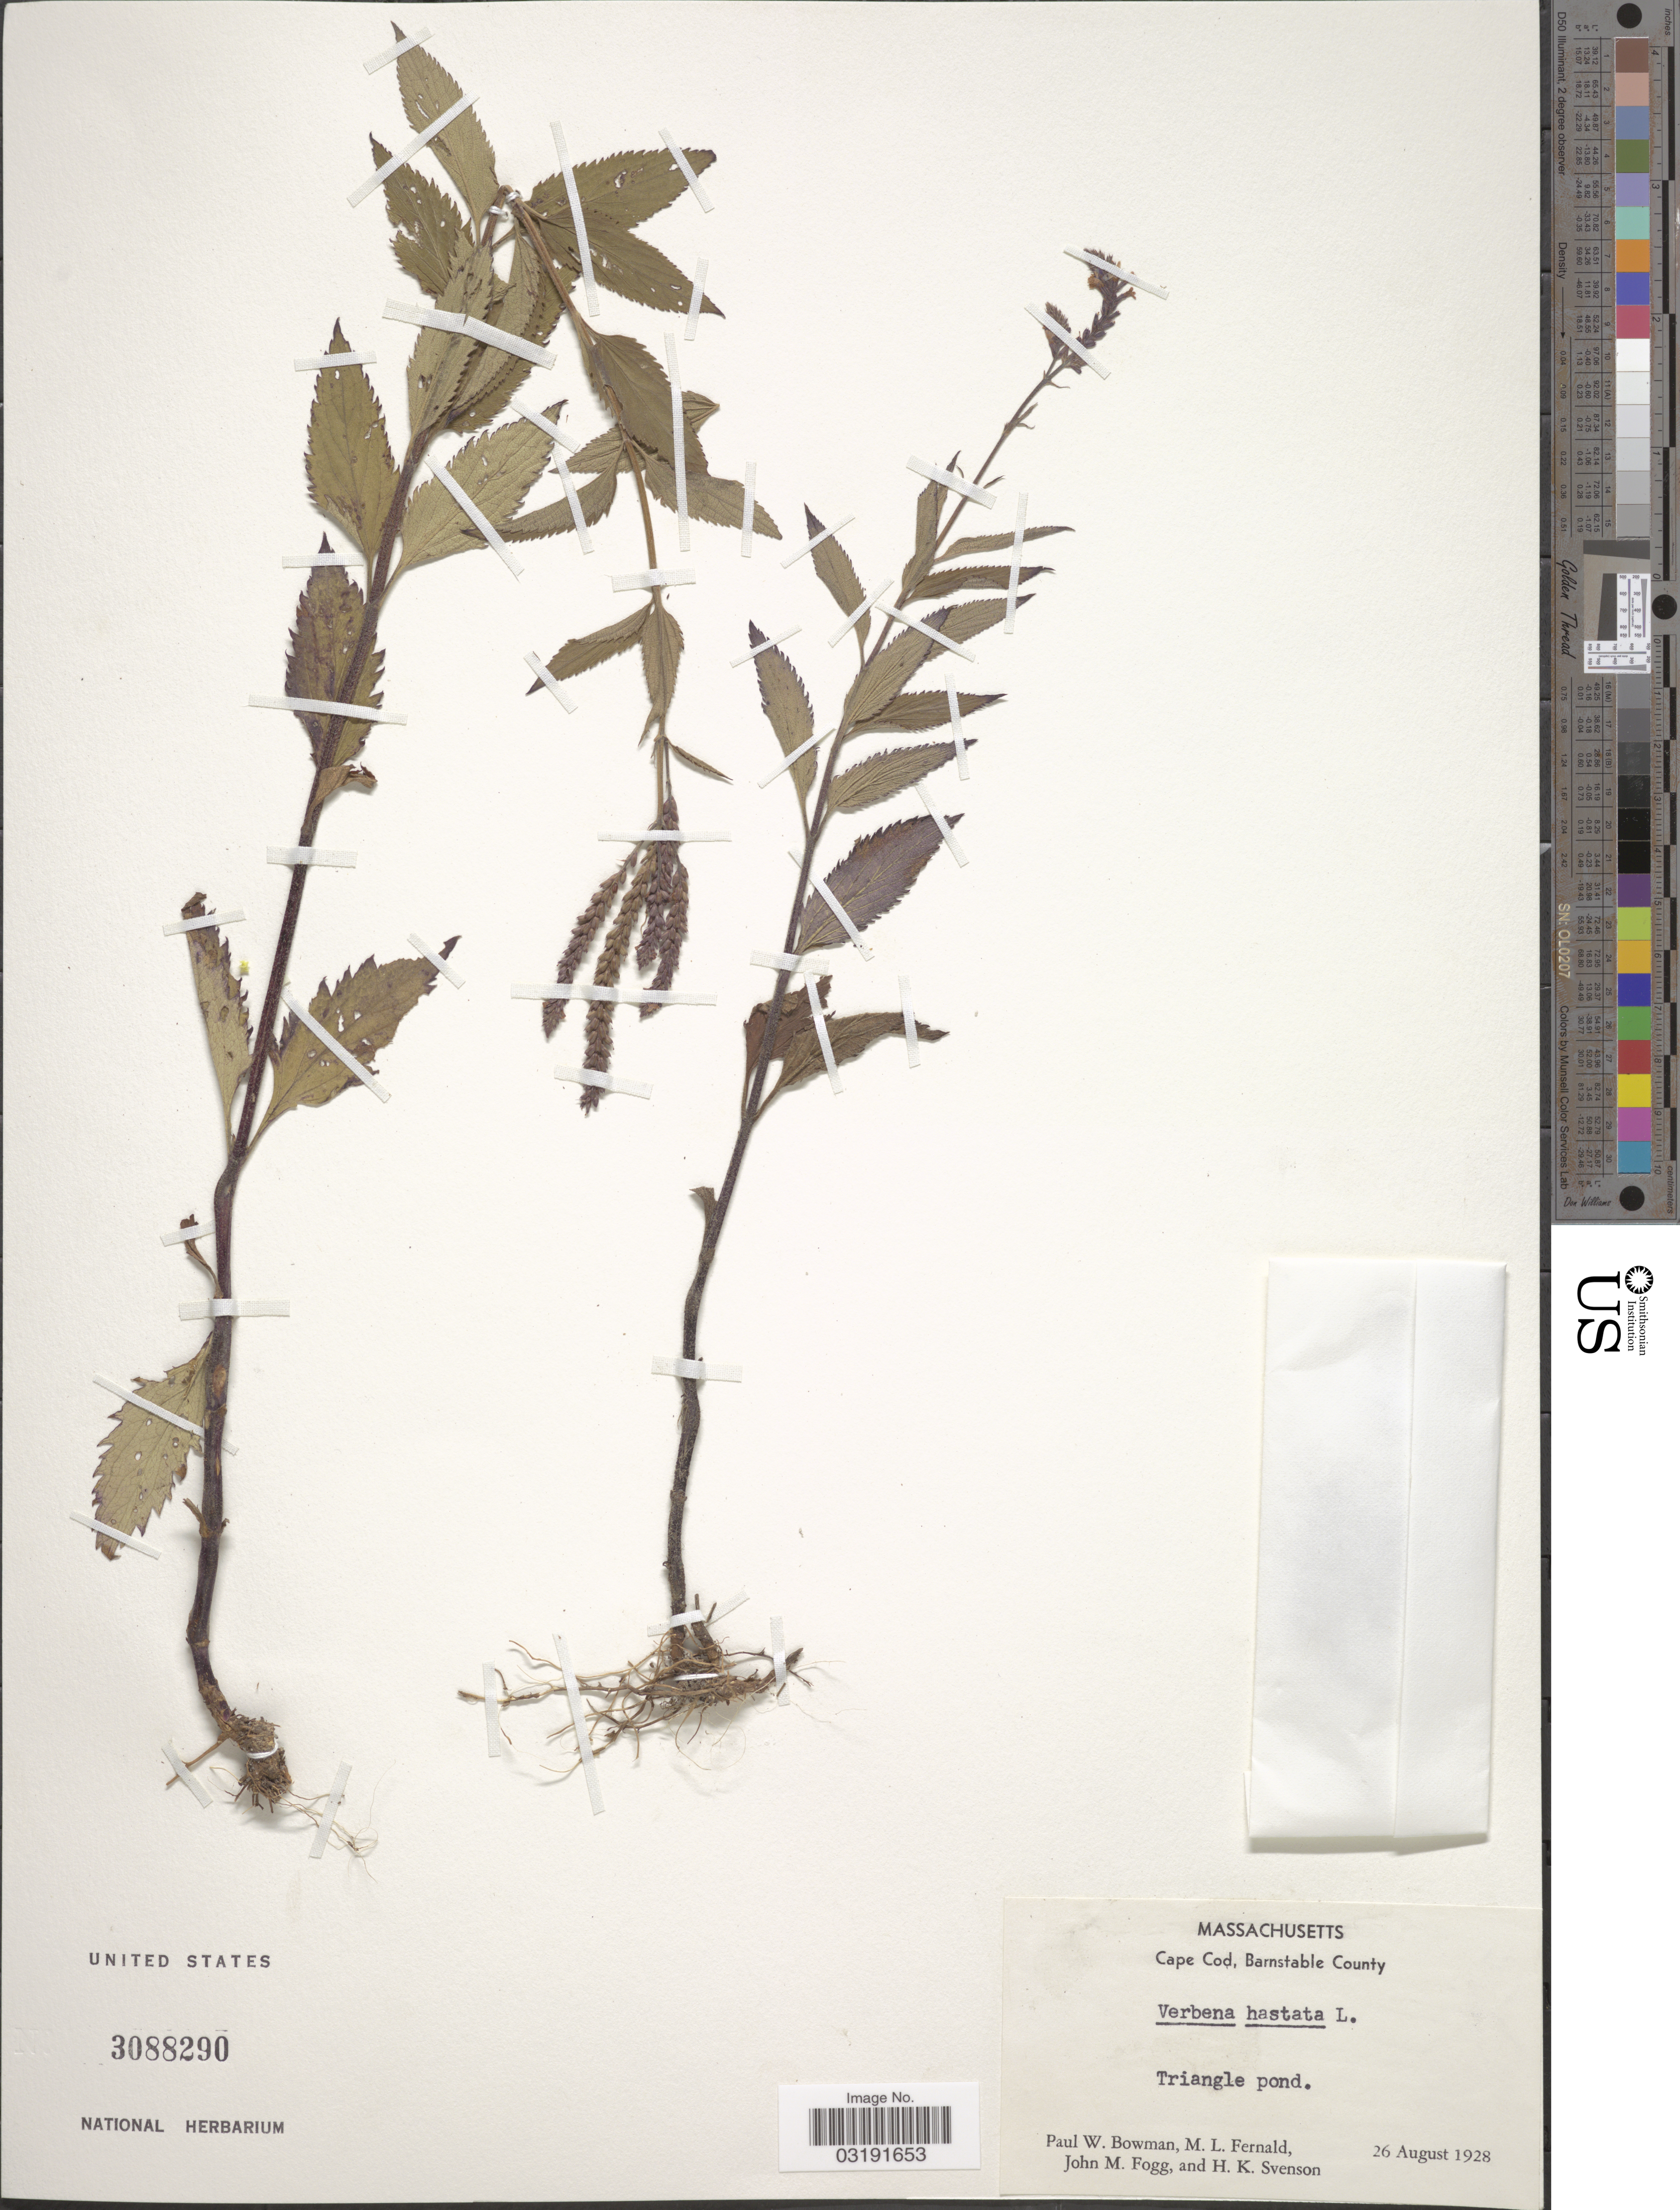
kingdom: Plantae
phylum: Tracheophyta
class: Magnoliopsida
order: Lamiales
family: Verbenaceae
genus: Verbena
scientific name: Verbena hastata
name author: L.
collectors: P. Bowman, M. L. Fernald, J. Fogg & H. K. Svenson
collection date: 1928-08-26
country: United States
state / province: Massachusetts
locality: Cape Cod, Barnstable County, Triangle Pond.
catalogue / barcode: US 3088290